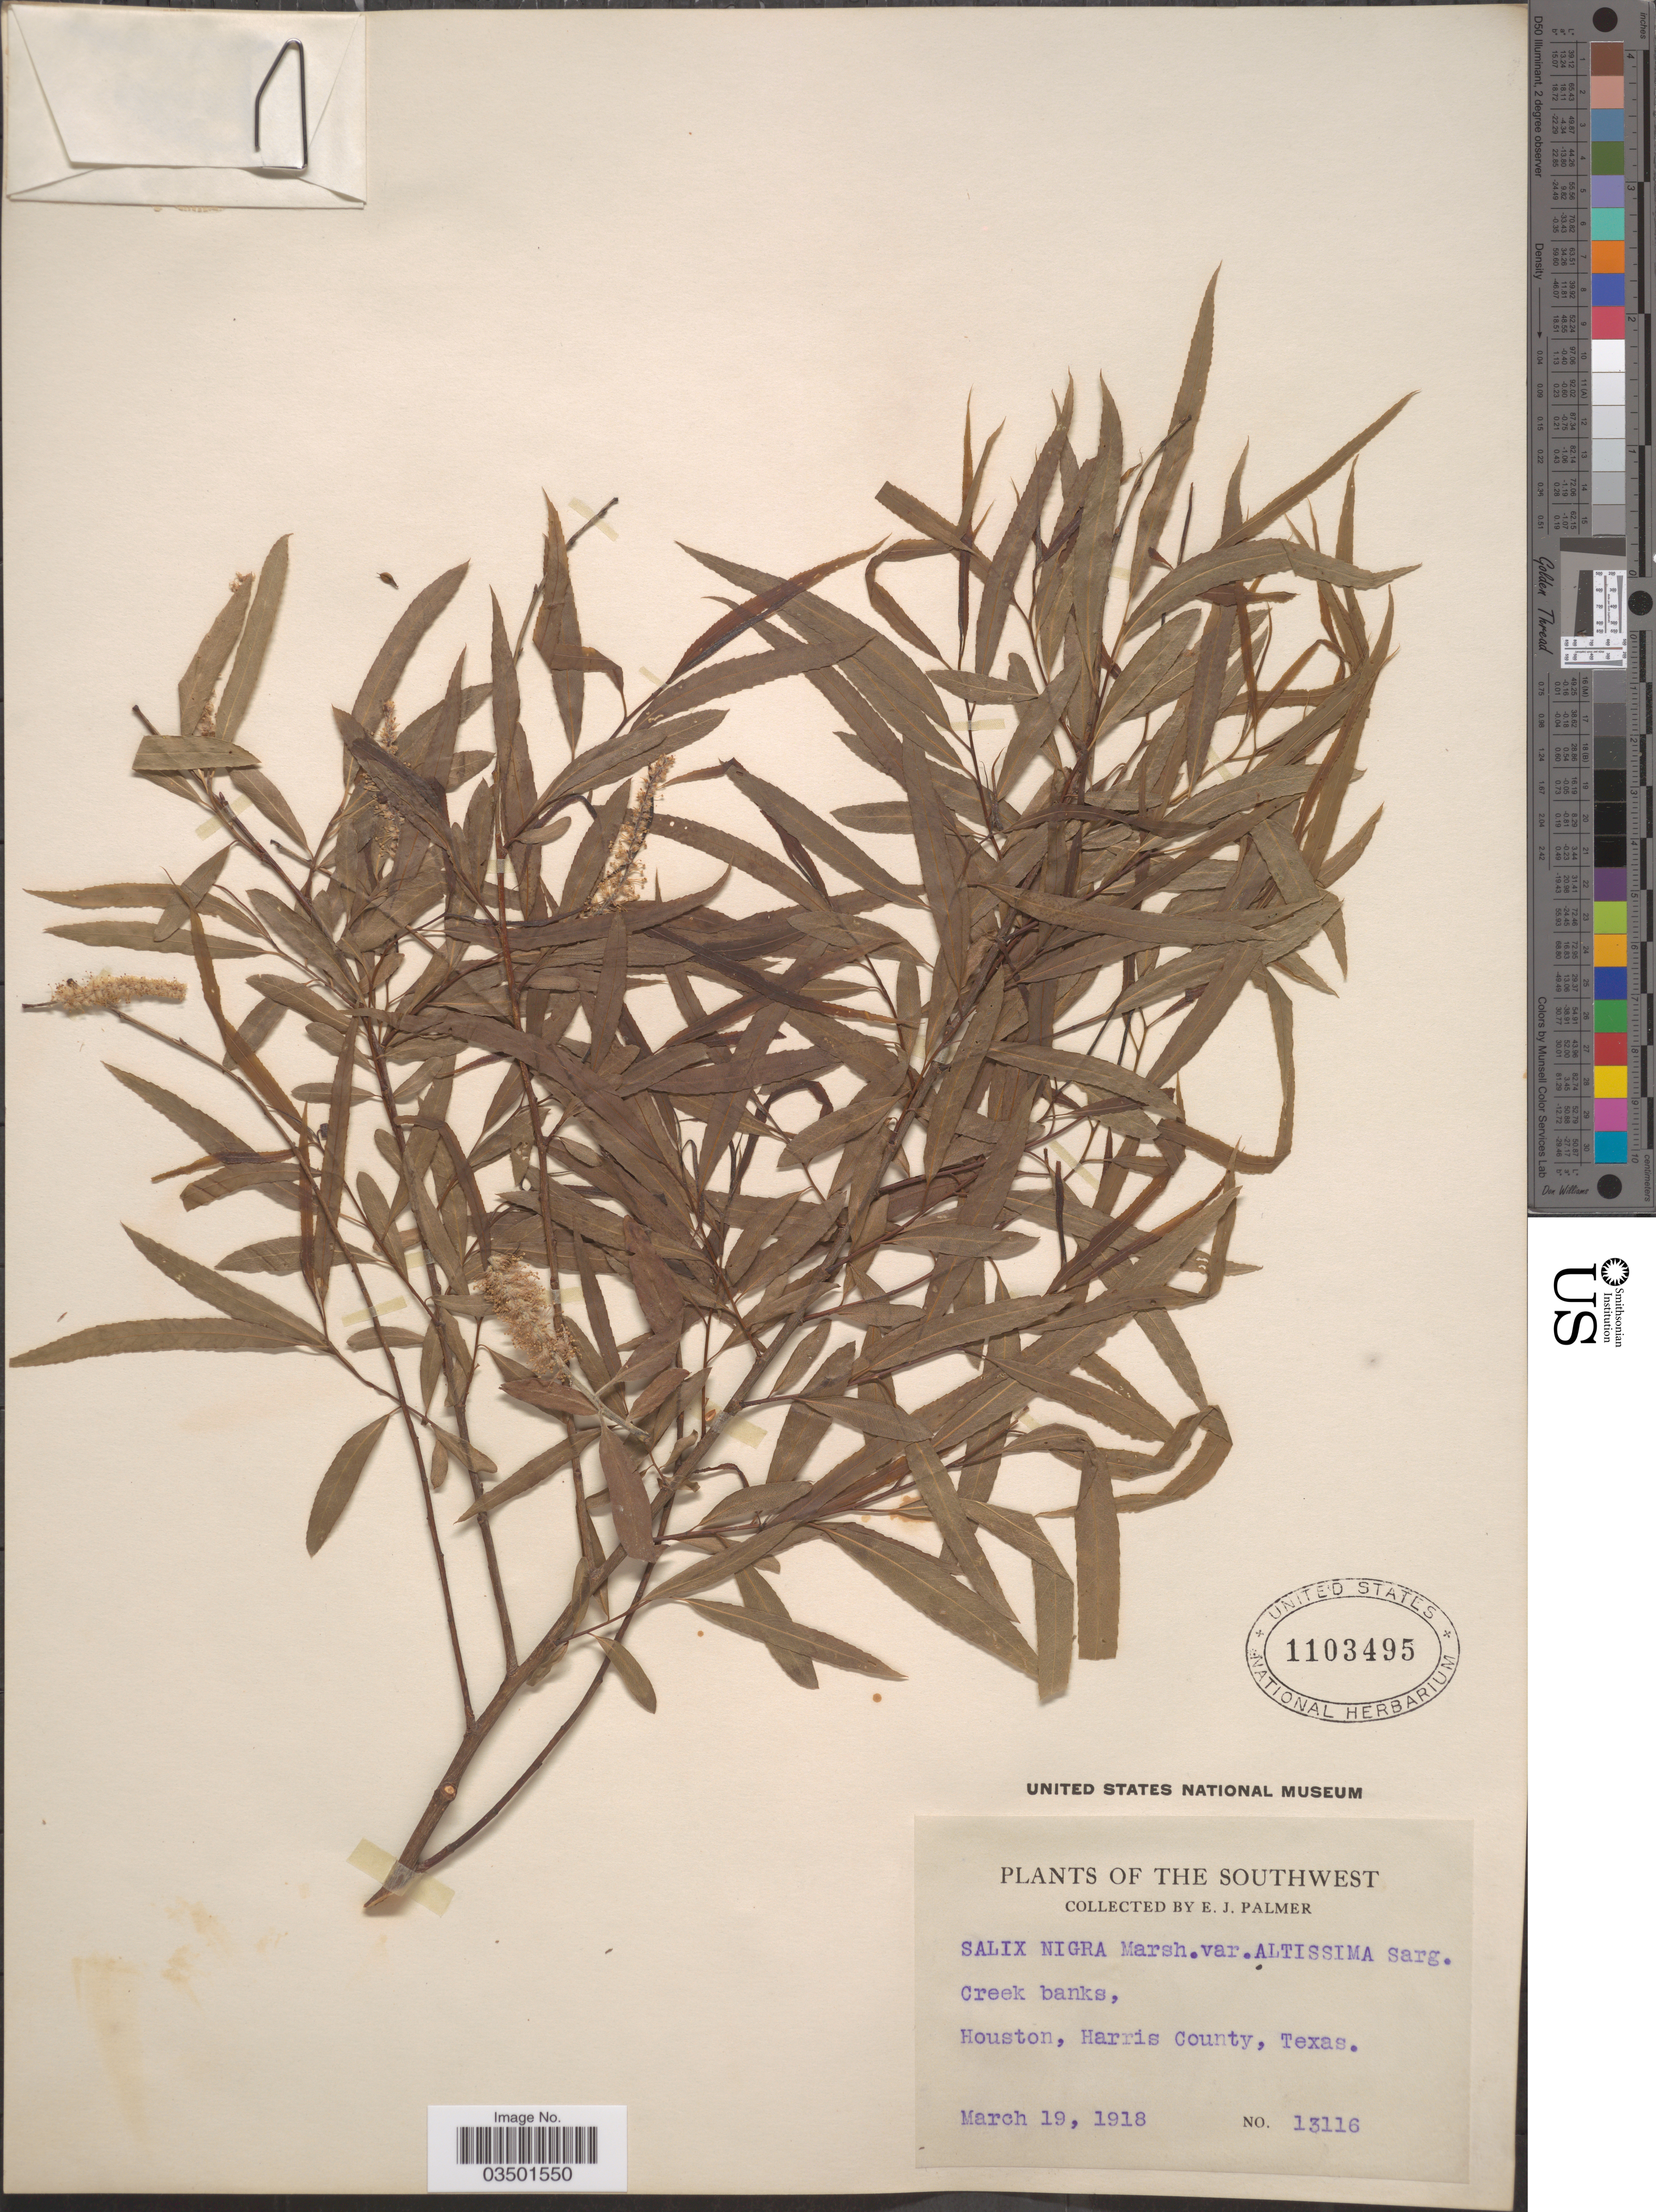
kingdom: Plantae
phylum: Tracheophyta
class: Magnoliopsida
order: Malpighiales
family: Salicaceae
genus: Salix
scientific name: Salix nigra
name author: Marshall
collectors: E. J. Palmer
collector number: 13116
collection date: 1918-03-19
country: United States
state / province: Texas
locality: The Southwest, Creek banks, Houston, Harris County.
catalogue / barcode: US 1103495